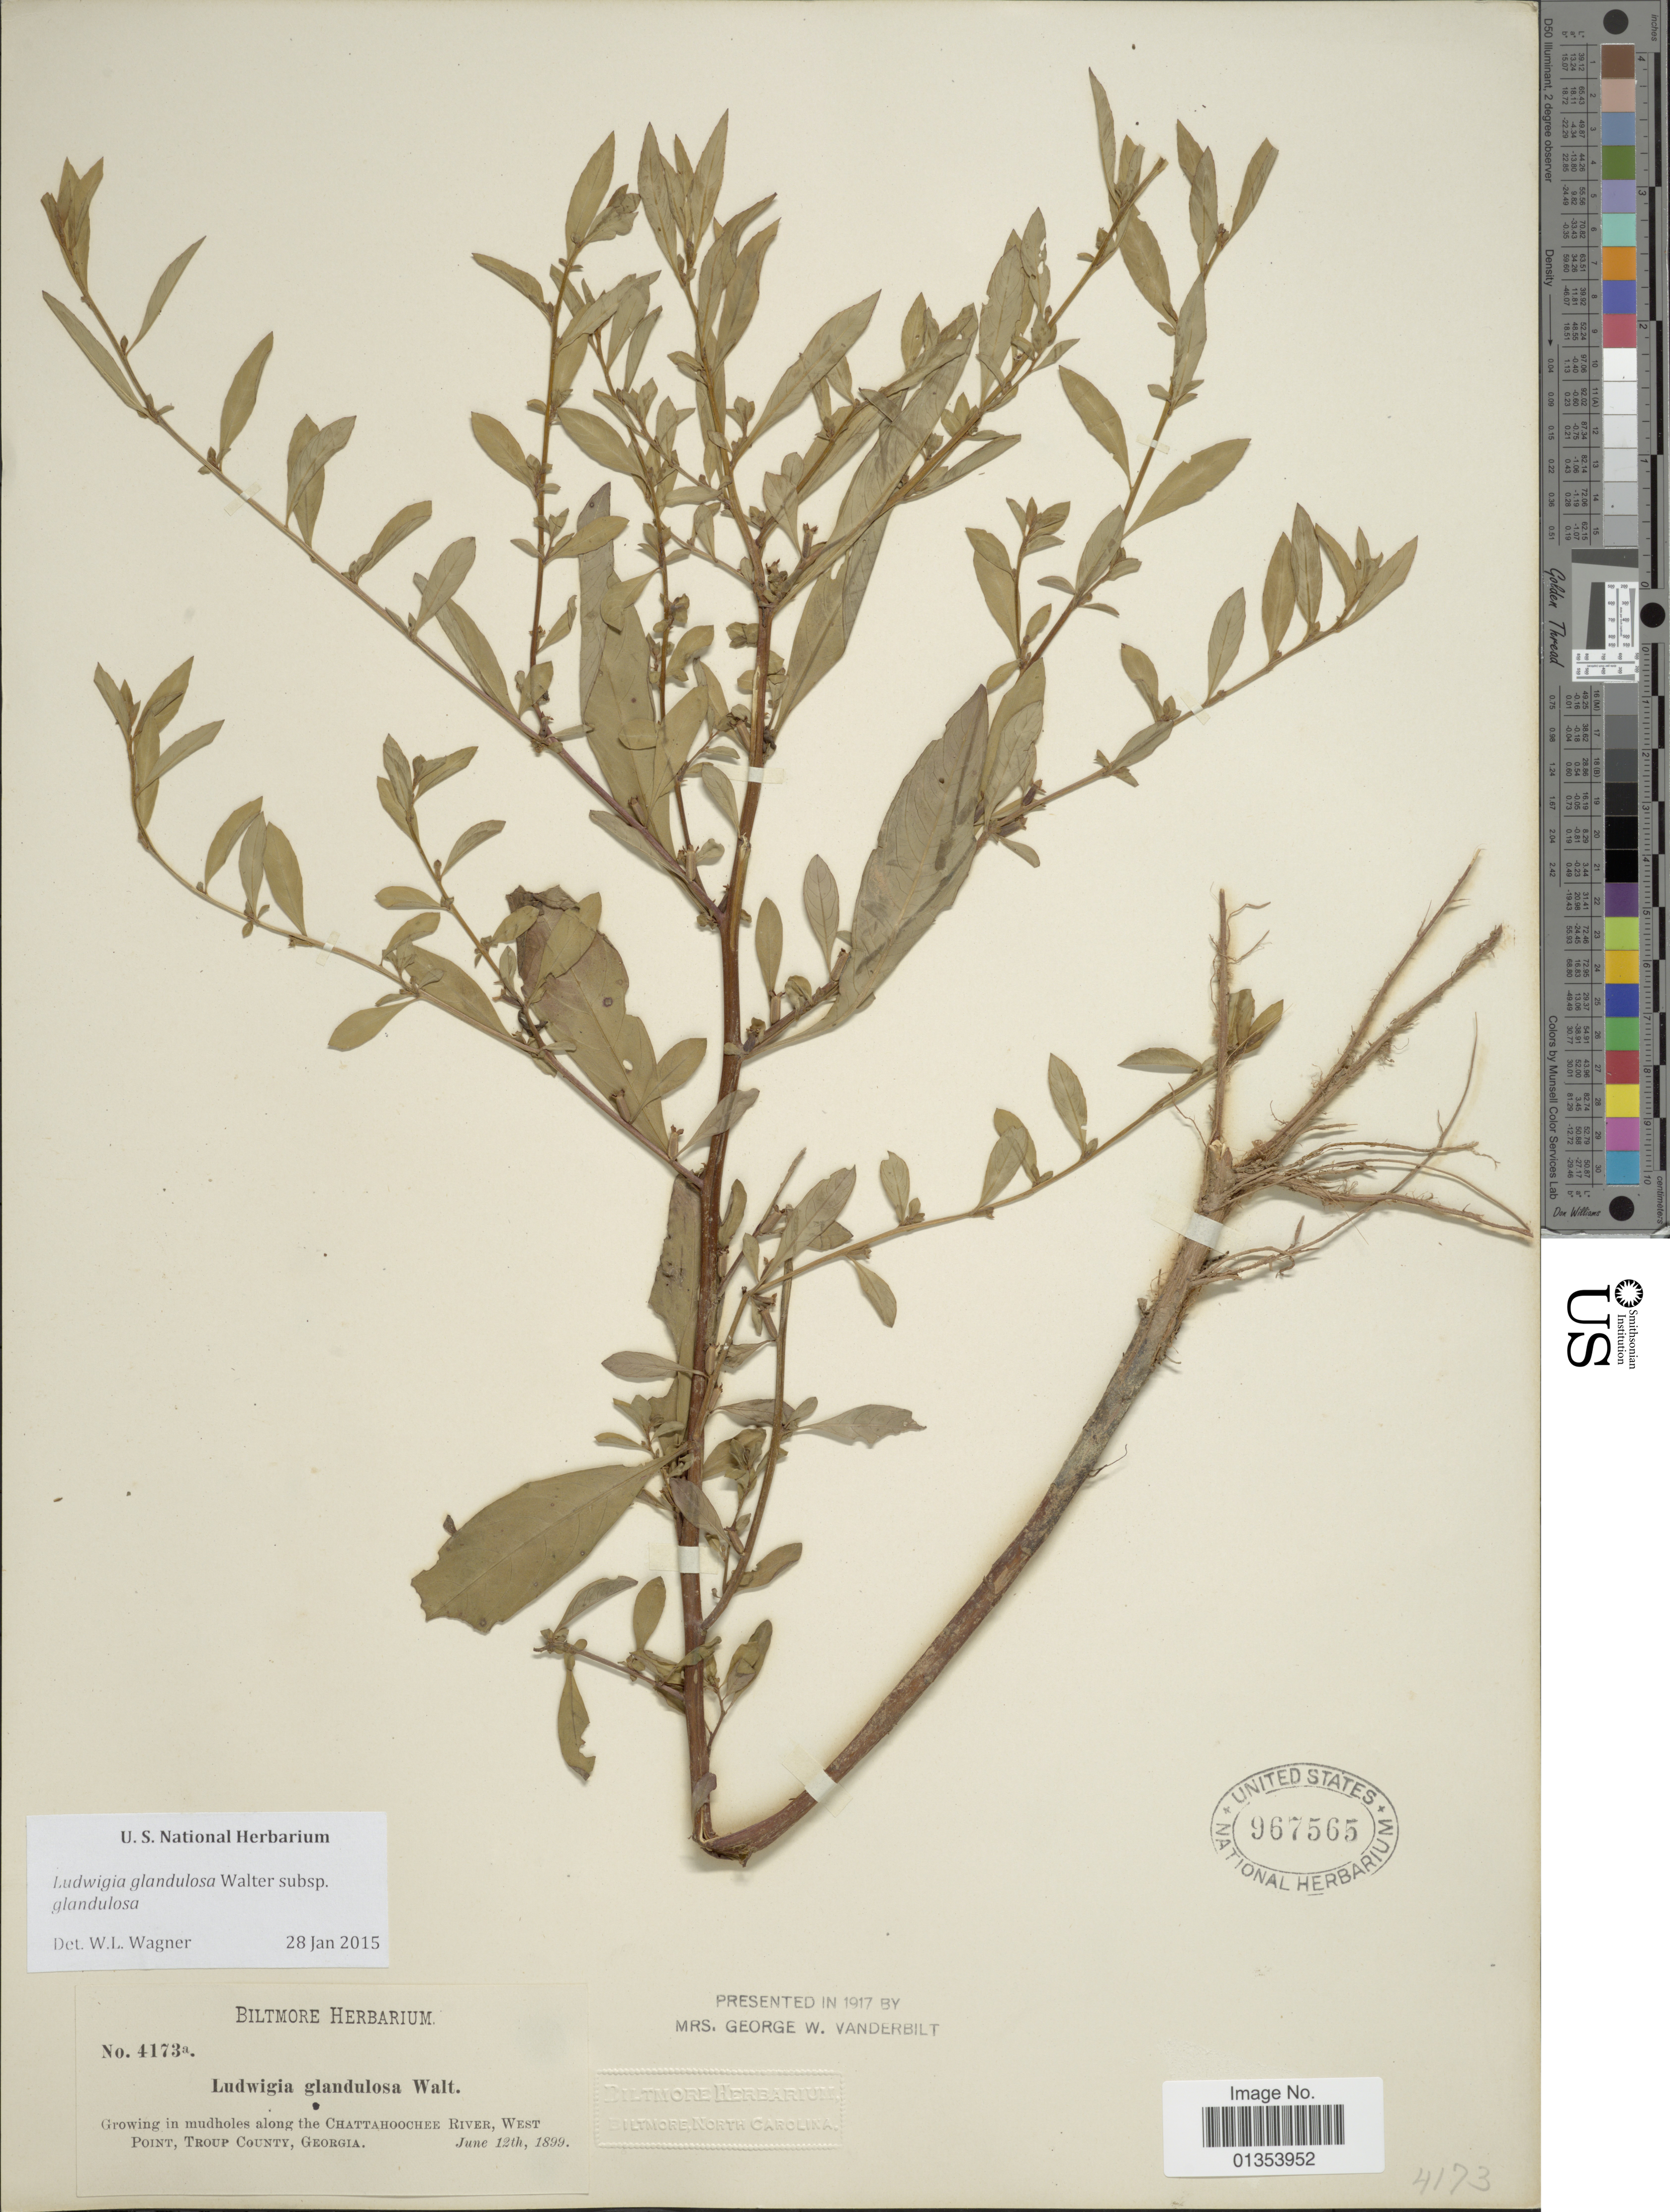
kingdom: Plantae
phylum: Tracheophyta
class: Magnoliopsida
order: Myrtales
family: Onagraceae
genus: Ludwigia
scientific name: Ludwigia glandulosa subsp. glandulosa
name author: Walter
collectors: ex herb. Biltmore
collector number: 4173a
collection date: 1899-06-12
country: United States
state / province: Georgia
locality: Along the Chattahoochee River, West Point, Troup County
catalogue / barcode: US 967565